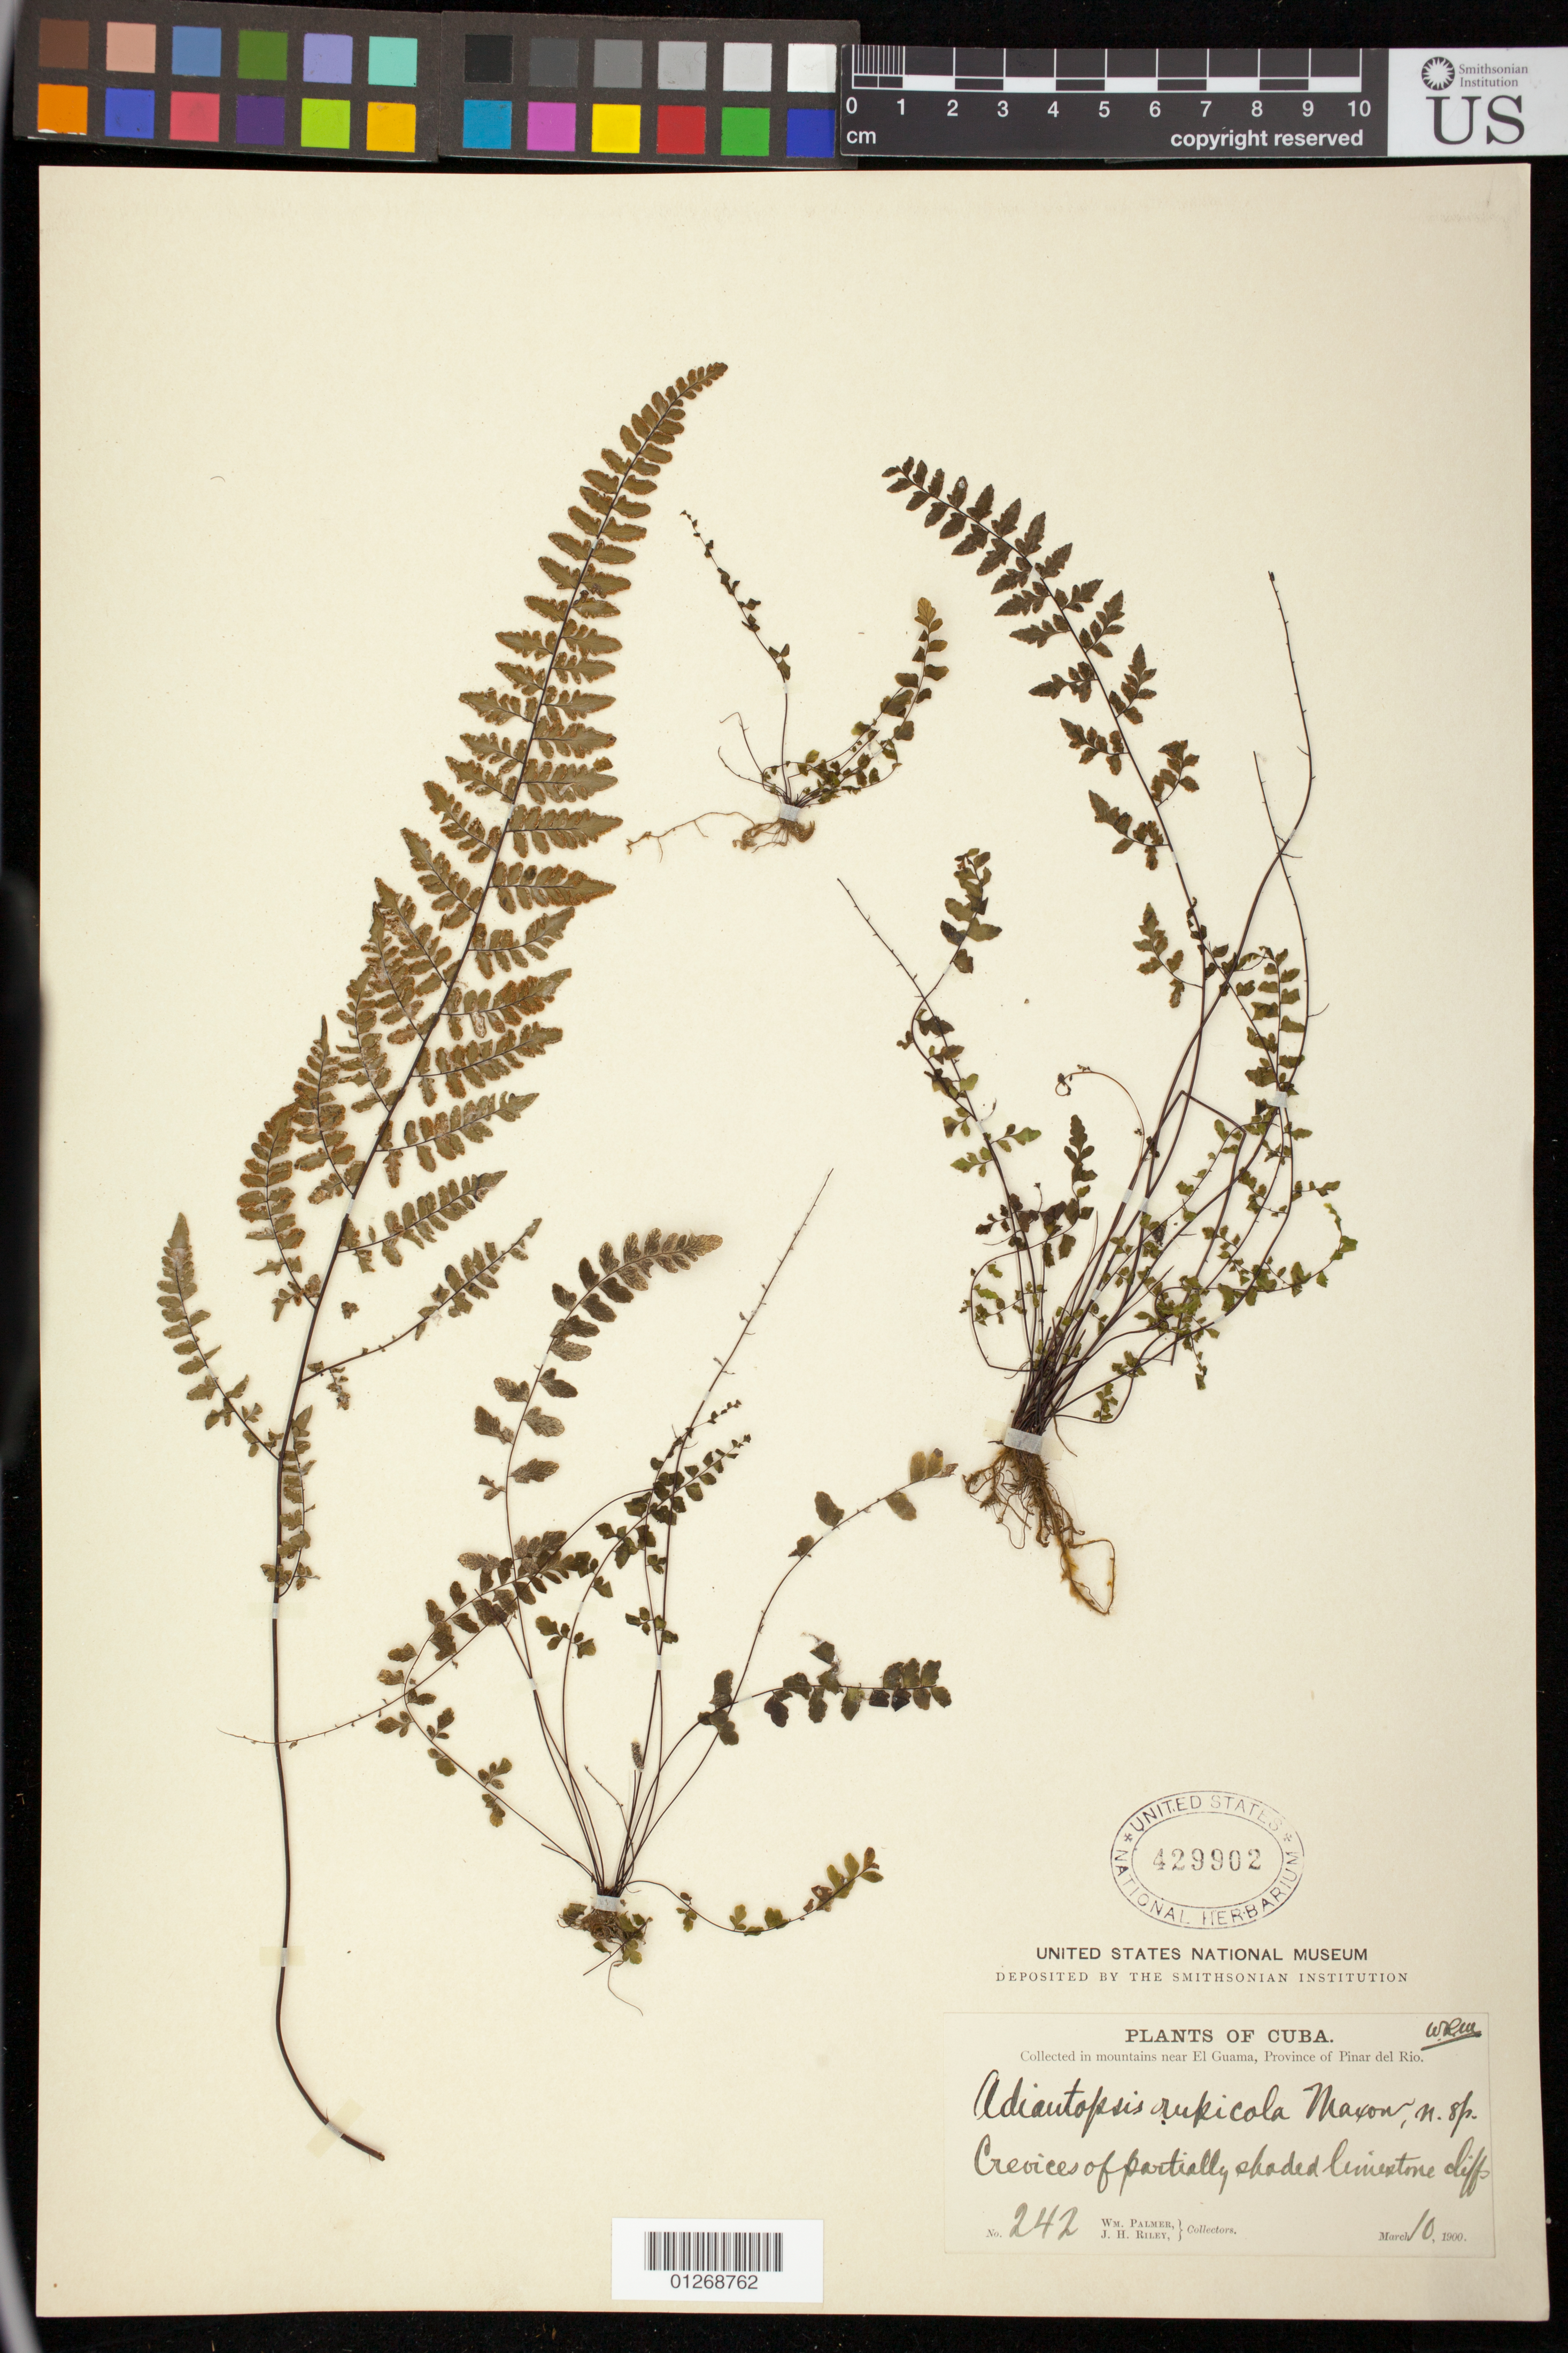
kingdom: Plantae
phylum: Tracheophyta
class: Polypodiopsida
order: Polypodiales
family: Pteridaceae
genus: Adiantopsis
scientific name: Adiantopsis rupicola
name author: Maxon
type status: Isotype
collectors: W. Palmer & J. H. Riley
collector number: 242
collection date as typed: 10 Mar 1900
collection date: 1900-03-10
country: Cuba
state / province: Pinar del Río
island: Greater Antilles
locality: Mountains near El Guama, province of Pinar del Rio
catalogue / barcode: US 429902